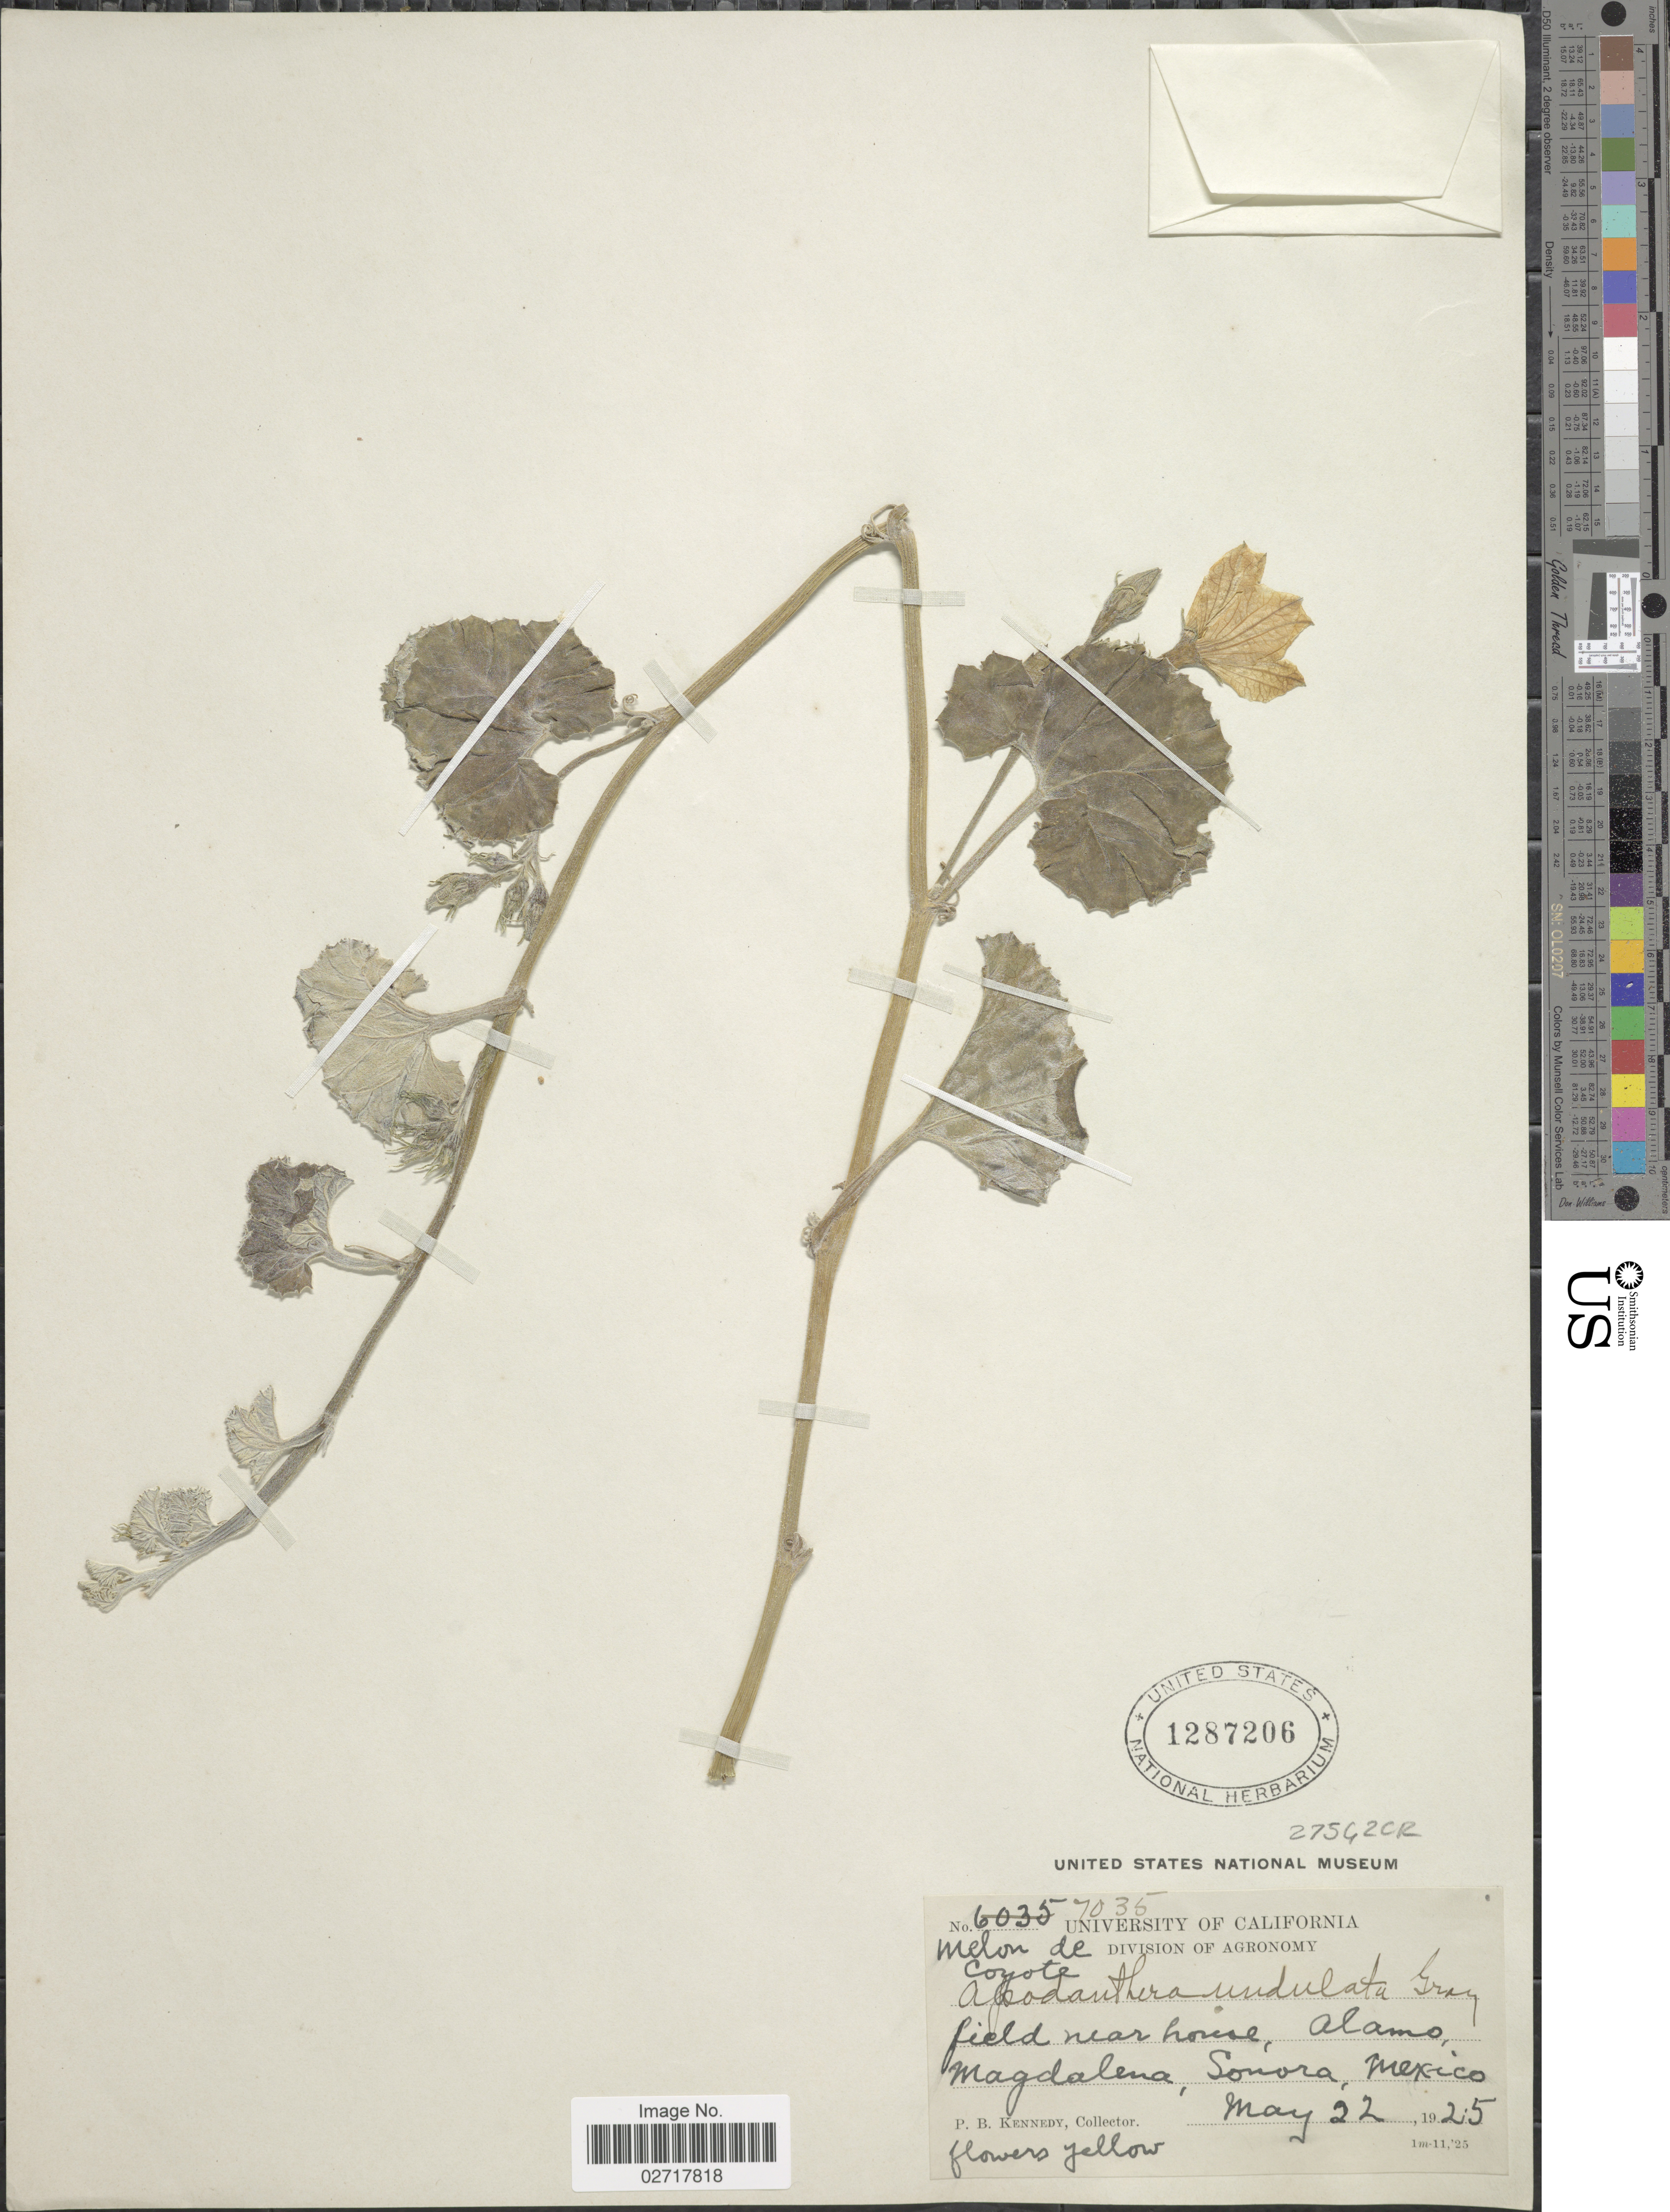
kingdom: Plantae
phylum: Tracheophyta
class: Magnoliopsida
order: Cucurbitales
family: Cucurbitaceae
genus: Apodanthera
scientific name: Apodanthera undulata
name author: A. Gray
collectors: P. B. Kennedy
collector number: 7035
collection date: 1925-05-22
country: Mexico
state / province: Sonora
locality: Field near home, Alamo, Magdalena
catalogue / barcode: US 1287206